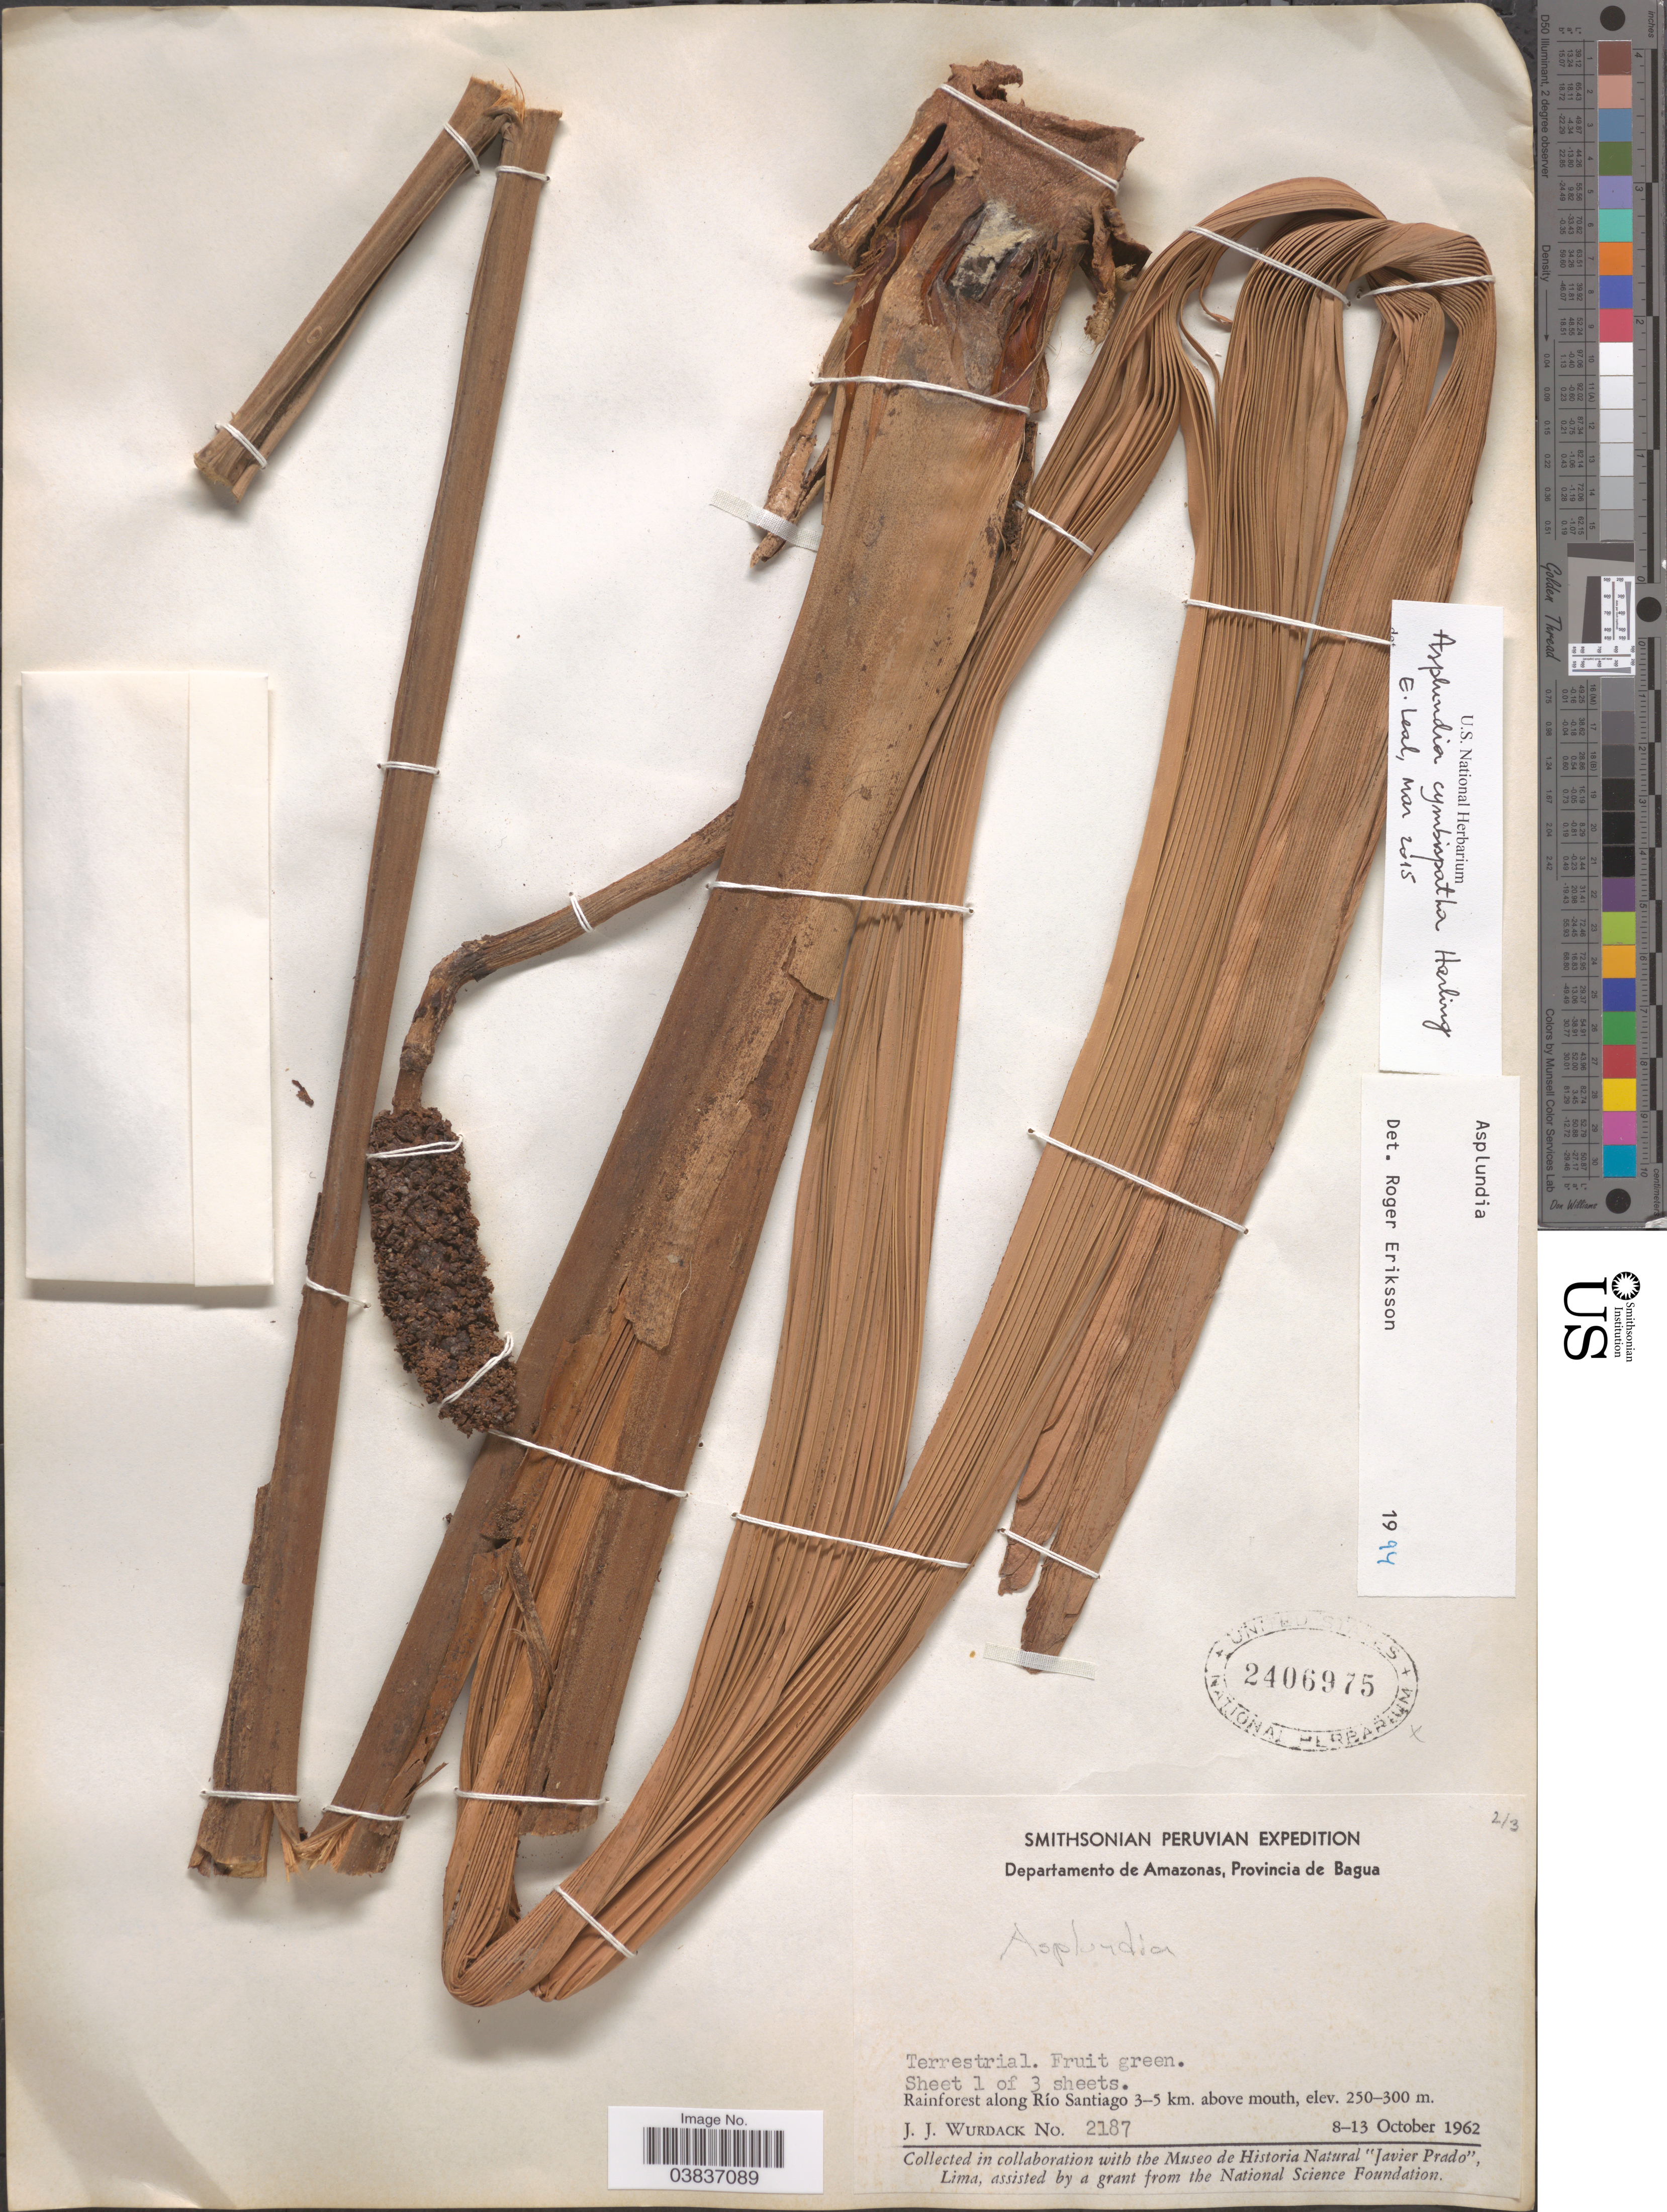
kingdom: Plantae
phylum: Tracheophyta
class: Liliopsida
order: Pandanales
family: Cyclanthaceae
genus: Asplundia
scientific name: Asplundia cymbispatha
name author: Harling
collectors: J. J. Wurdack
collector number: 2187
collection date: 1962-10-08/1962-10-13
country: Peru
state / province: Amazonas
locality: Departamento de Amazonas, Provincia de Bagua. Along Río Santiago 3-5 km. above mouth.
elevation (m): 250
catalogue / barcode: US 2406975